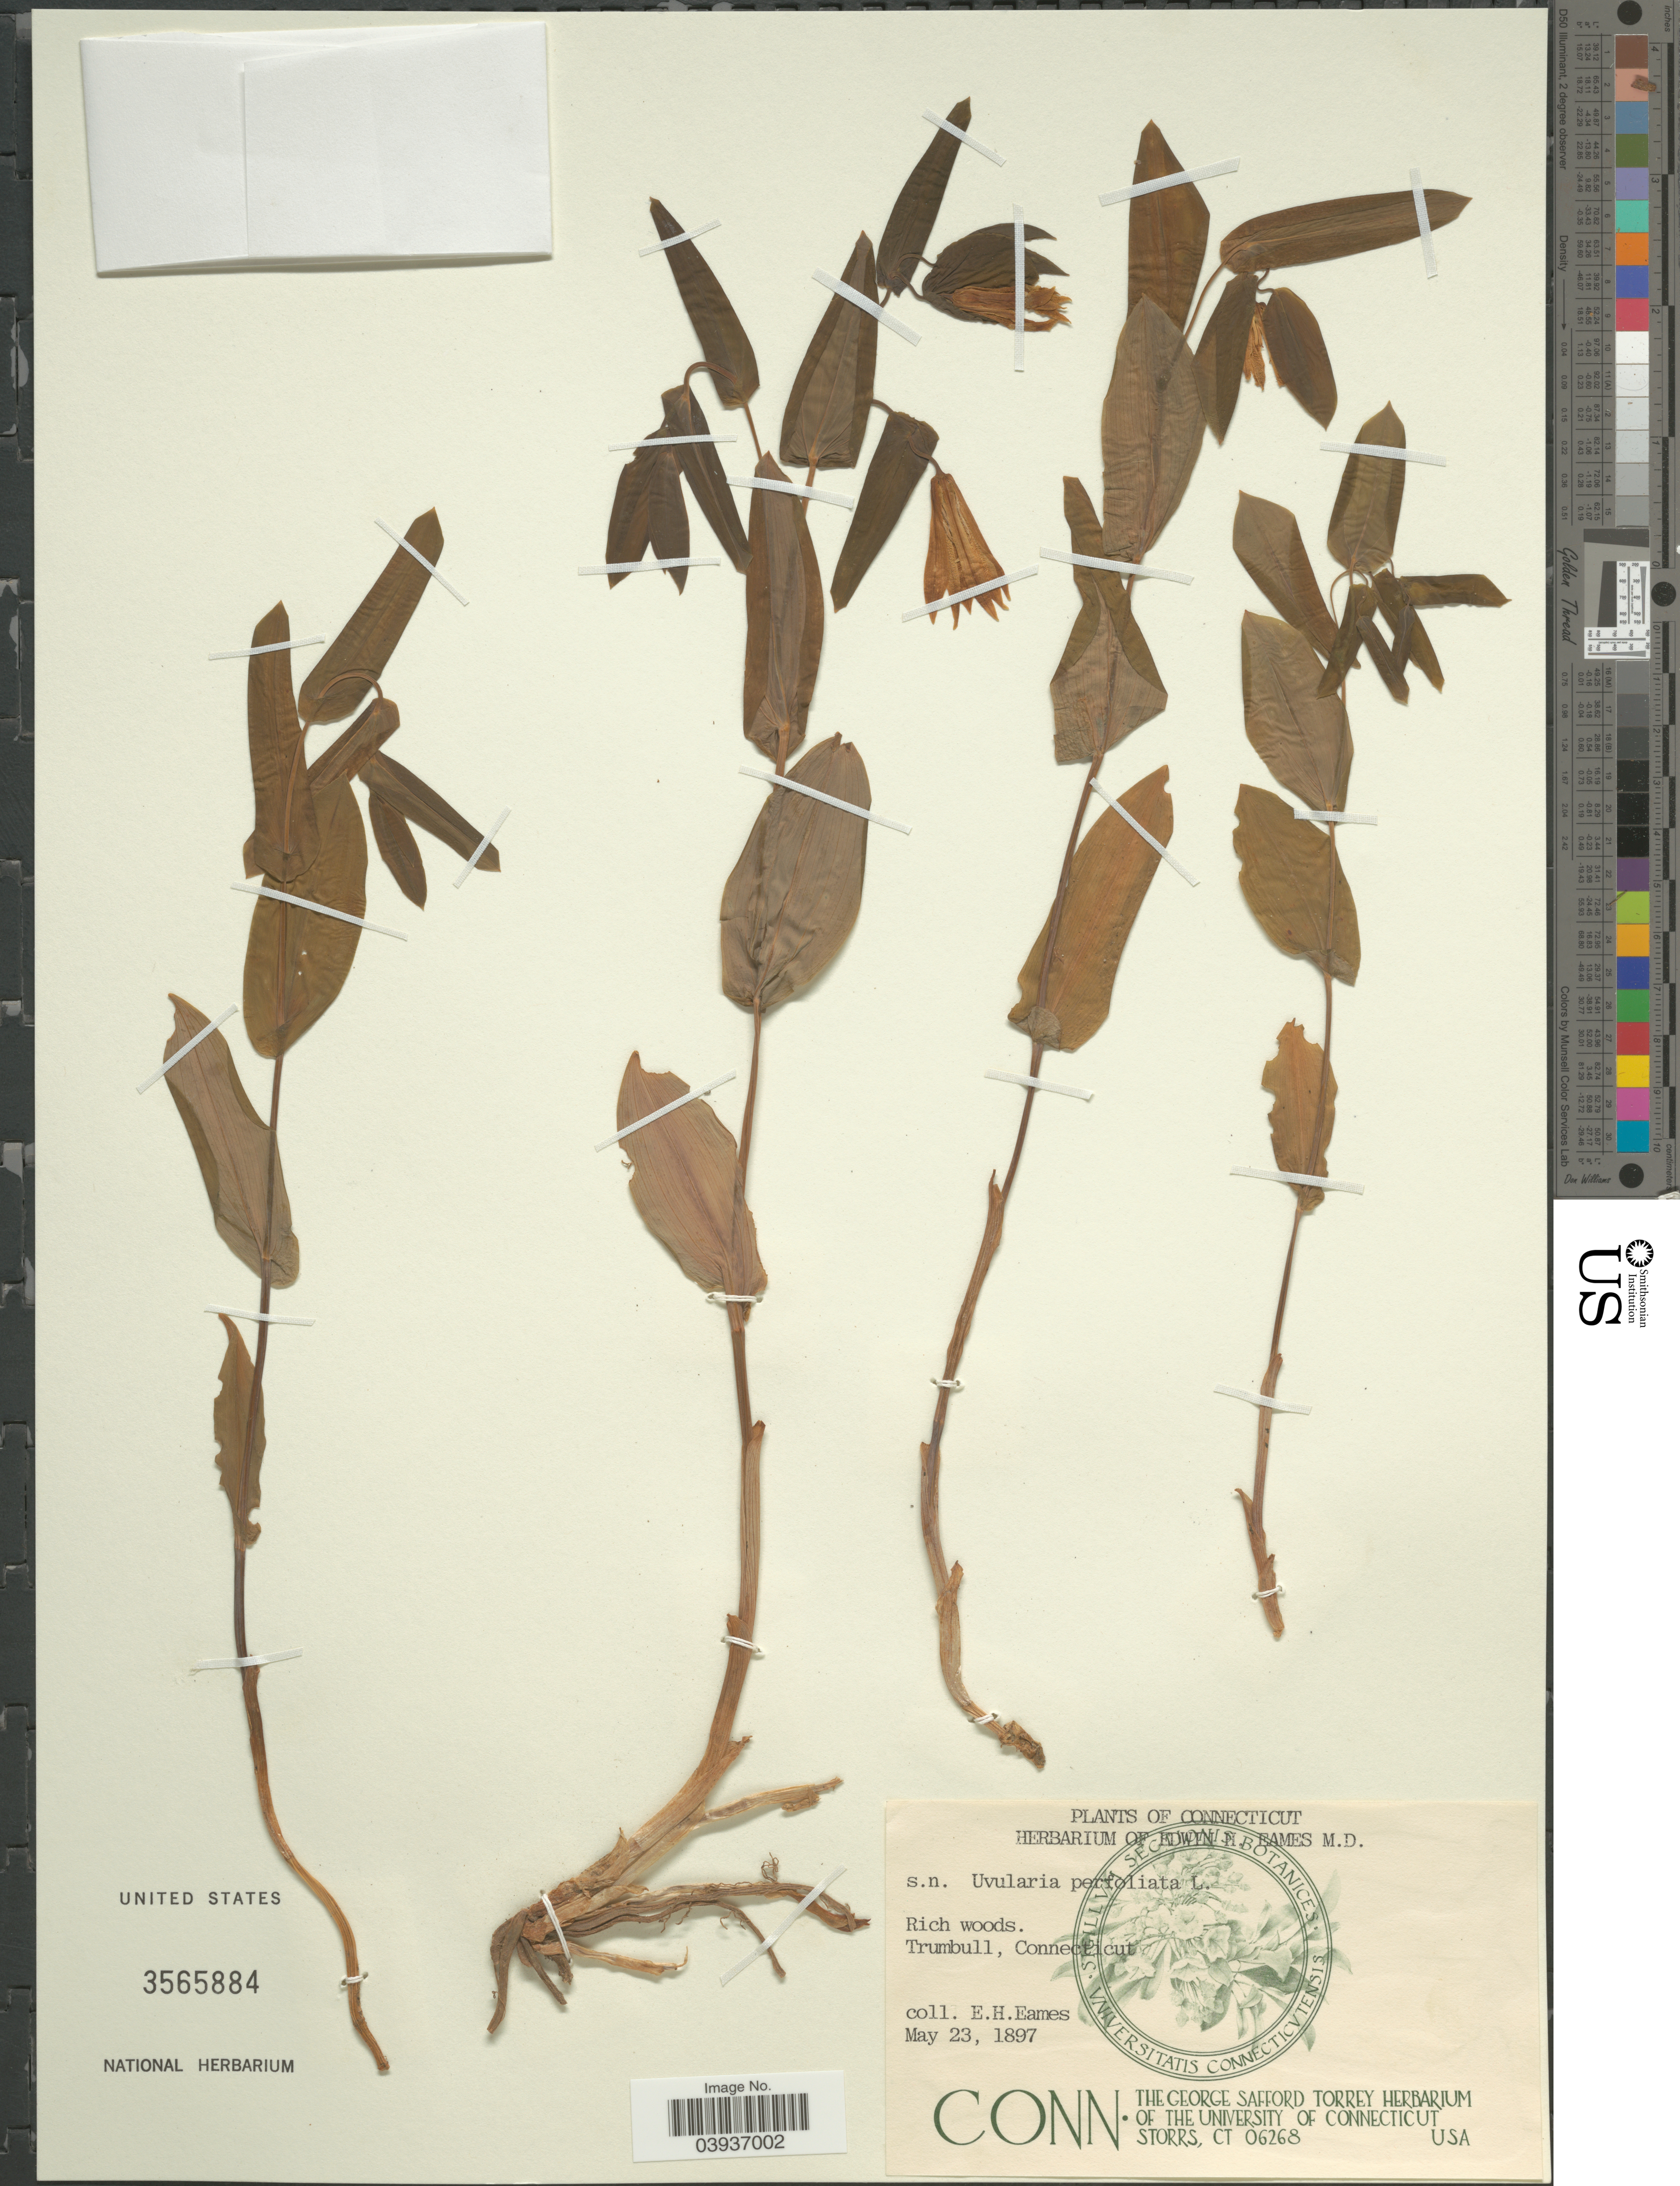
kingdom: Plantae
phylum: Tracheophyta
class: Liliopsida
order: Liliales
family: Colchicaceae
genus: Uvularia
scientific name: Uvularia perfoliata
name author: L.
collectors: E. H. Eames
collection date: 1897-05-23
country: United States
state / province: Connecticut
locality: Trumbull.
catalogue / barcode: US 3565884